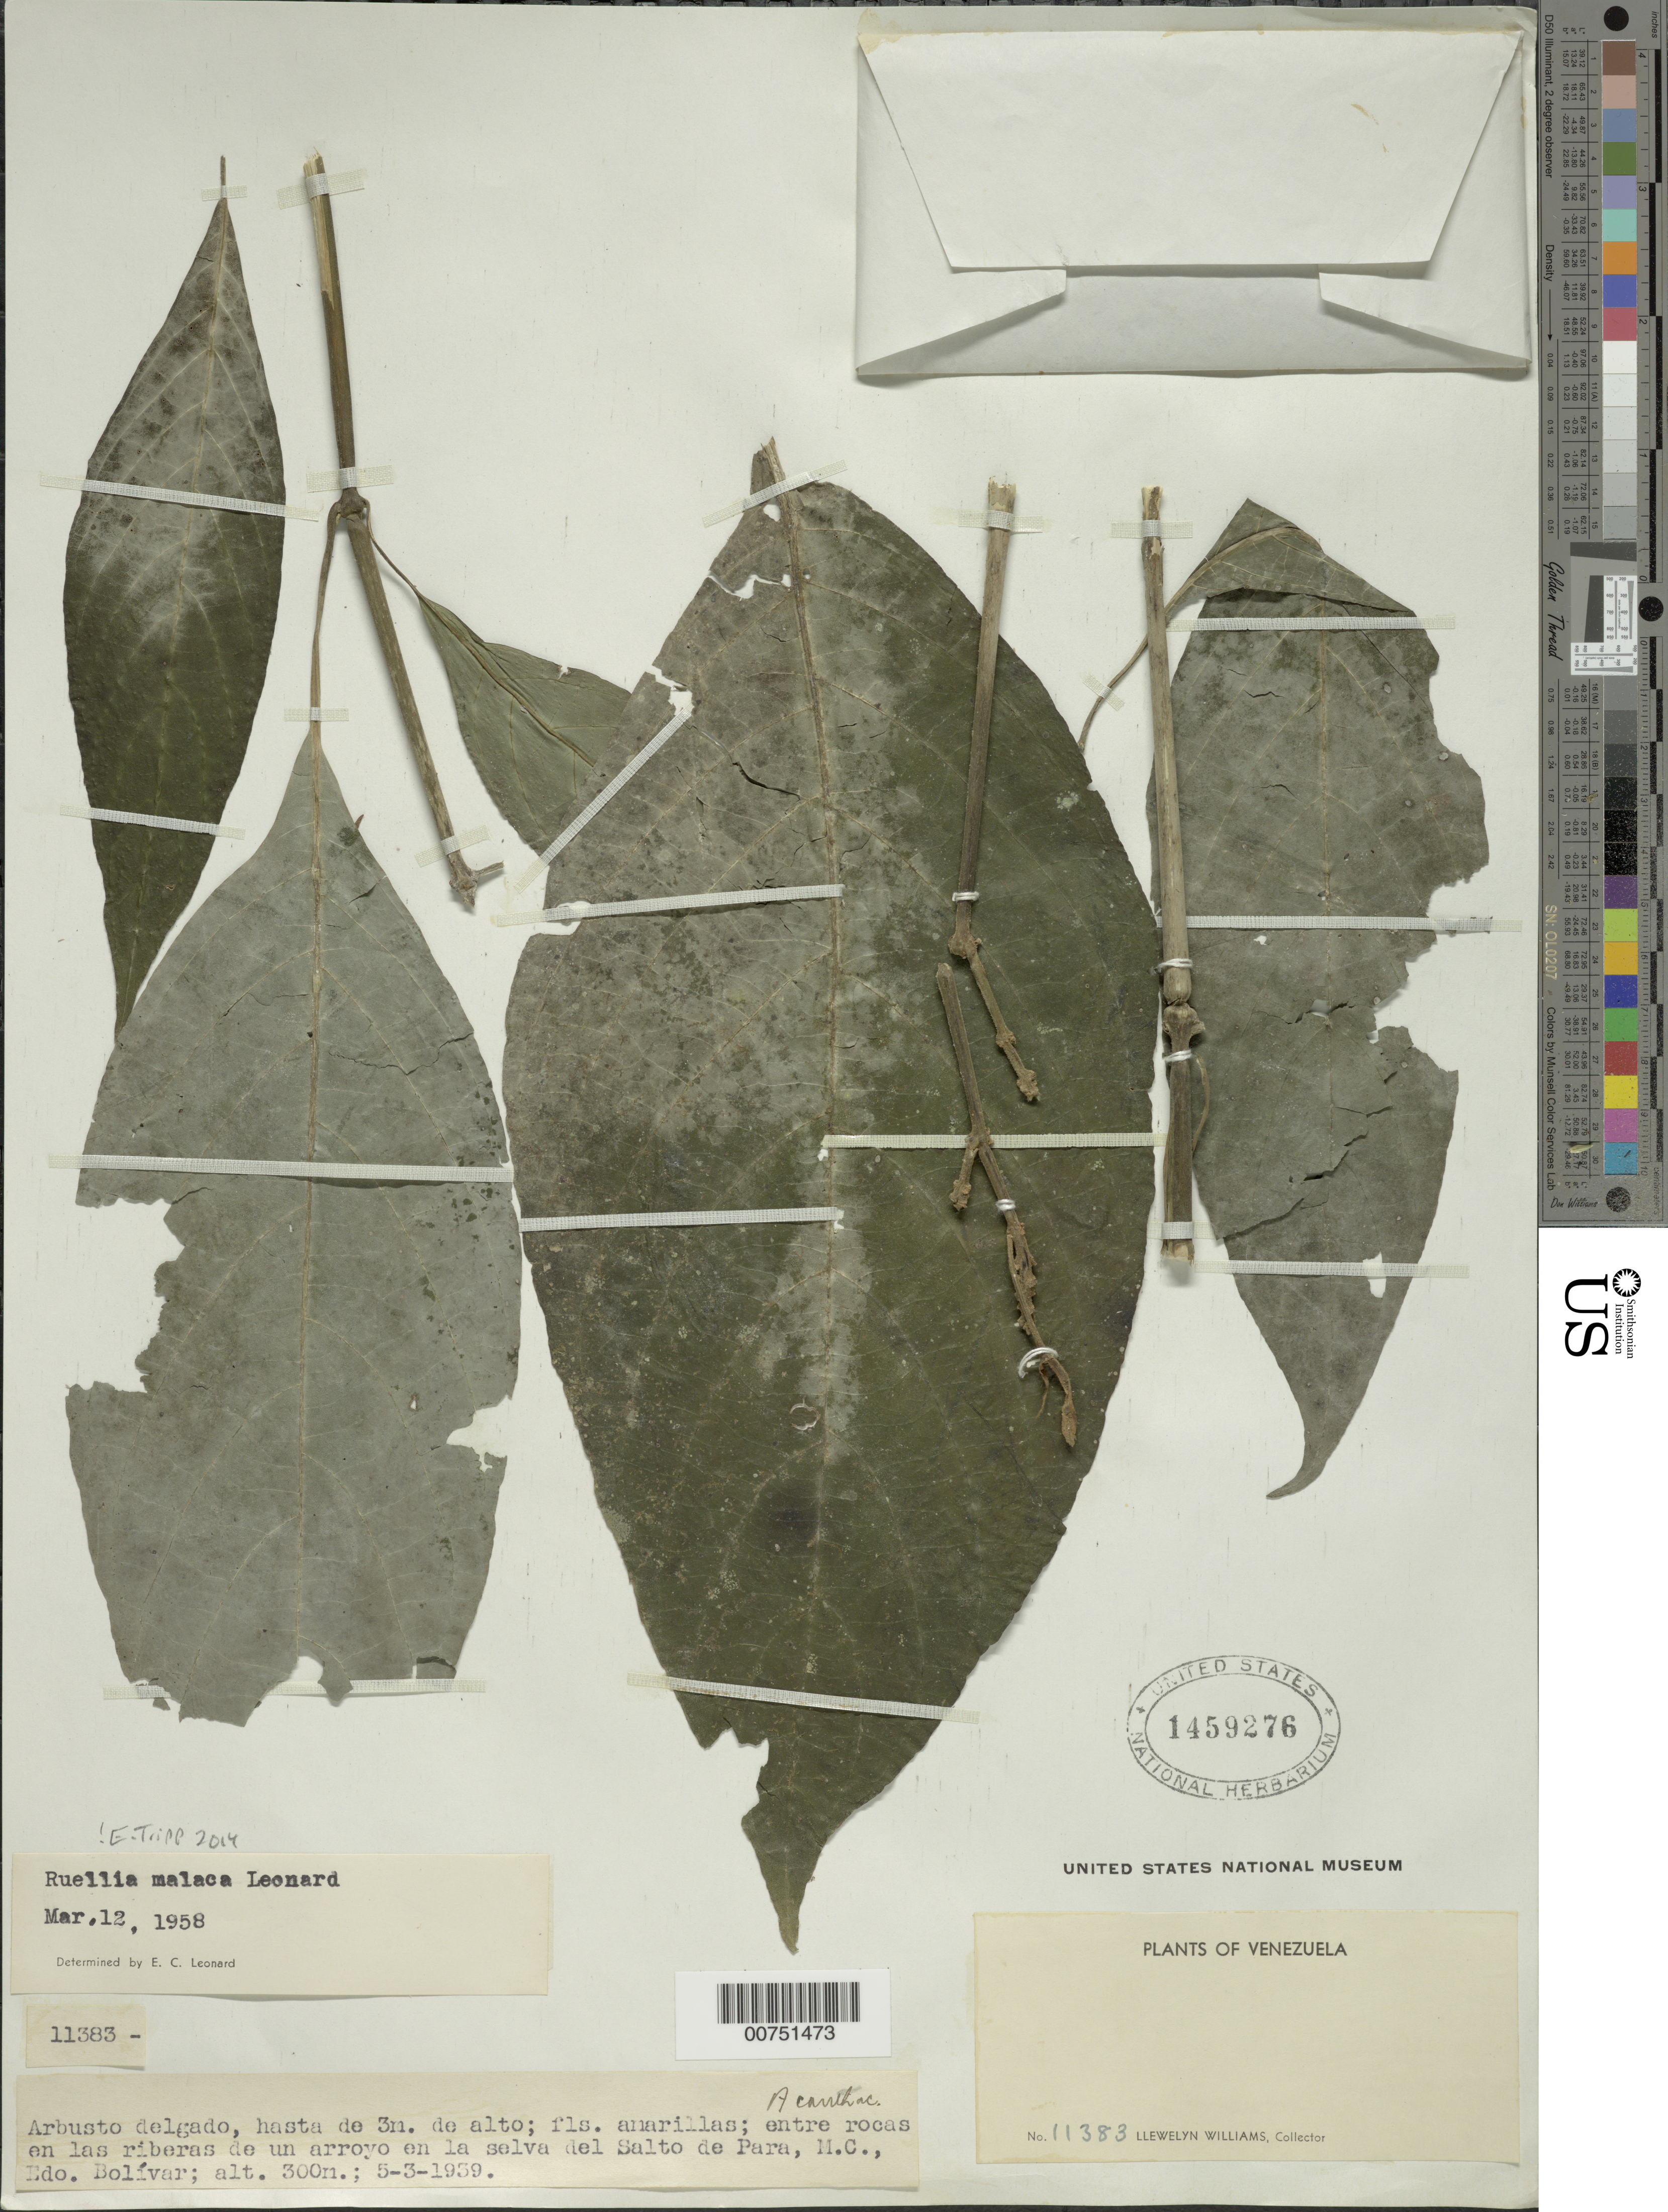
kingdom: Plantae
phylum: Tracheophyta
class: Magnoliopsida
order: Lamiales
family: Acanthaceae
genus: Ruellia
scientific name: Ruellia malaca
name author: Leonard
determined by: Leonard, Emery C., (US)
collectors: Ll. Williams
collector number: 11383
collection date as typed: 5-Mar-39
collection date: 1939-03-05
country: Venezuela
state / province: Bolívar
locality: Salto de Para, Medio Caura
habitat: Selva; entre rocas en las riberas de un arroyo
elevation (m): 300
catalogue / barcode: US 1459276